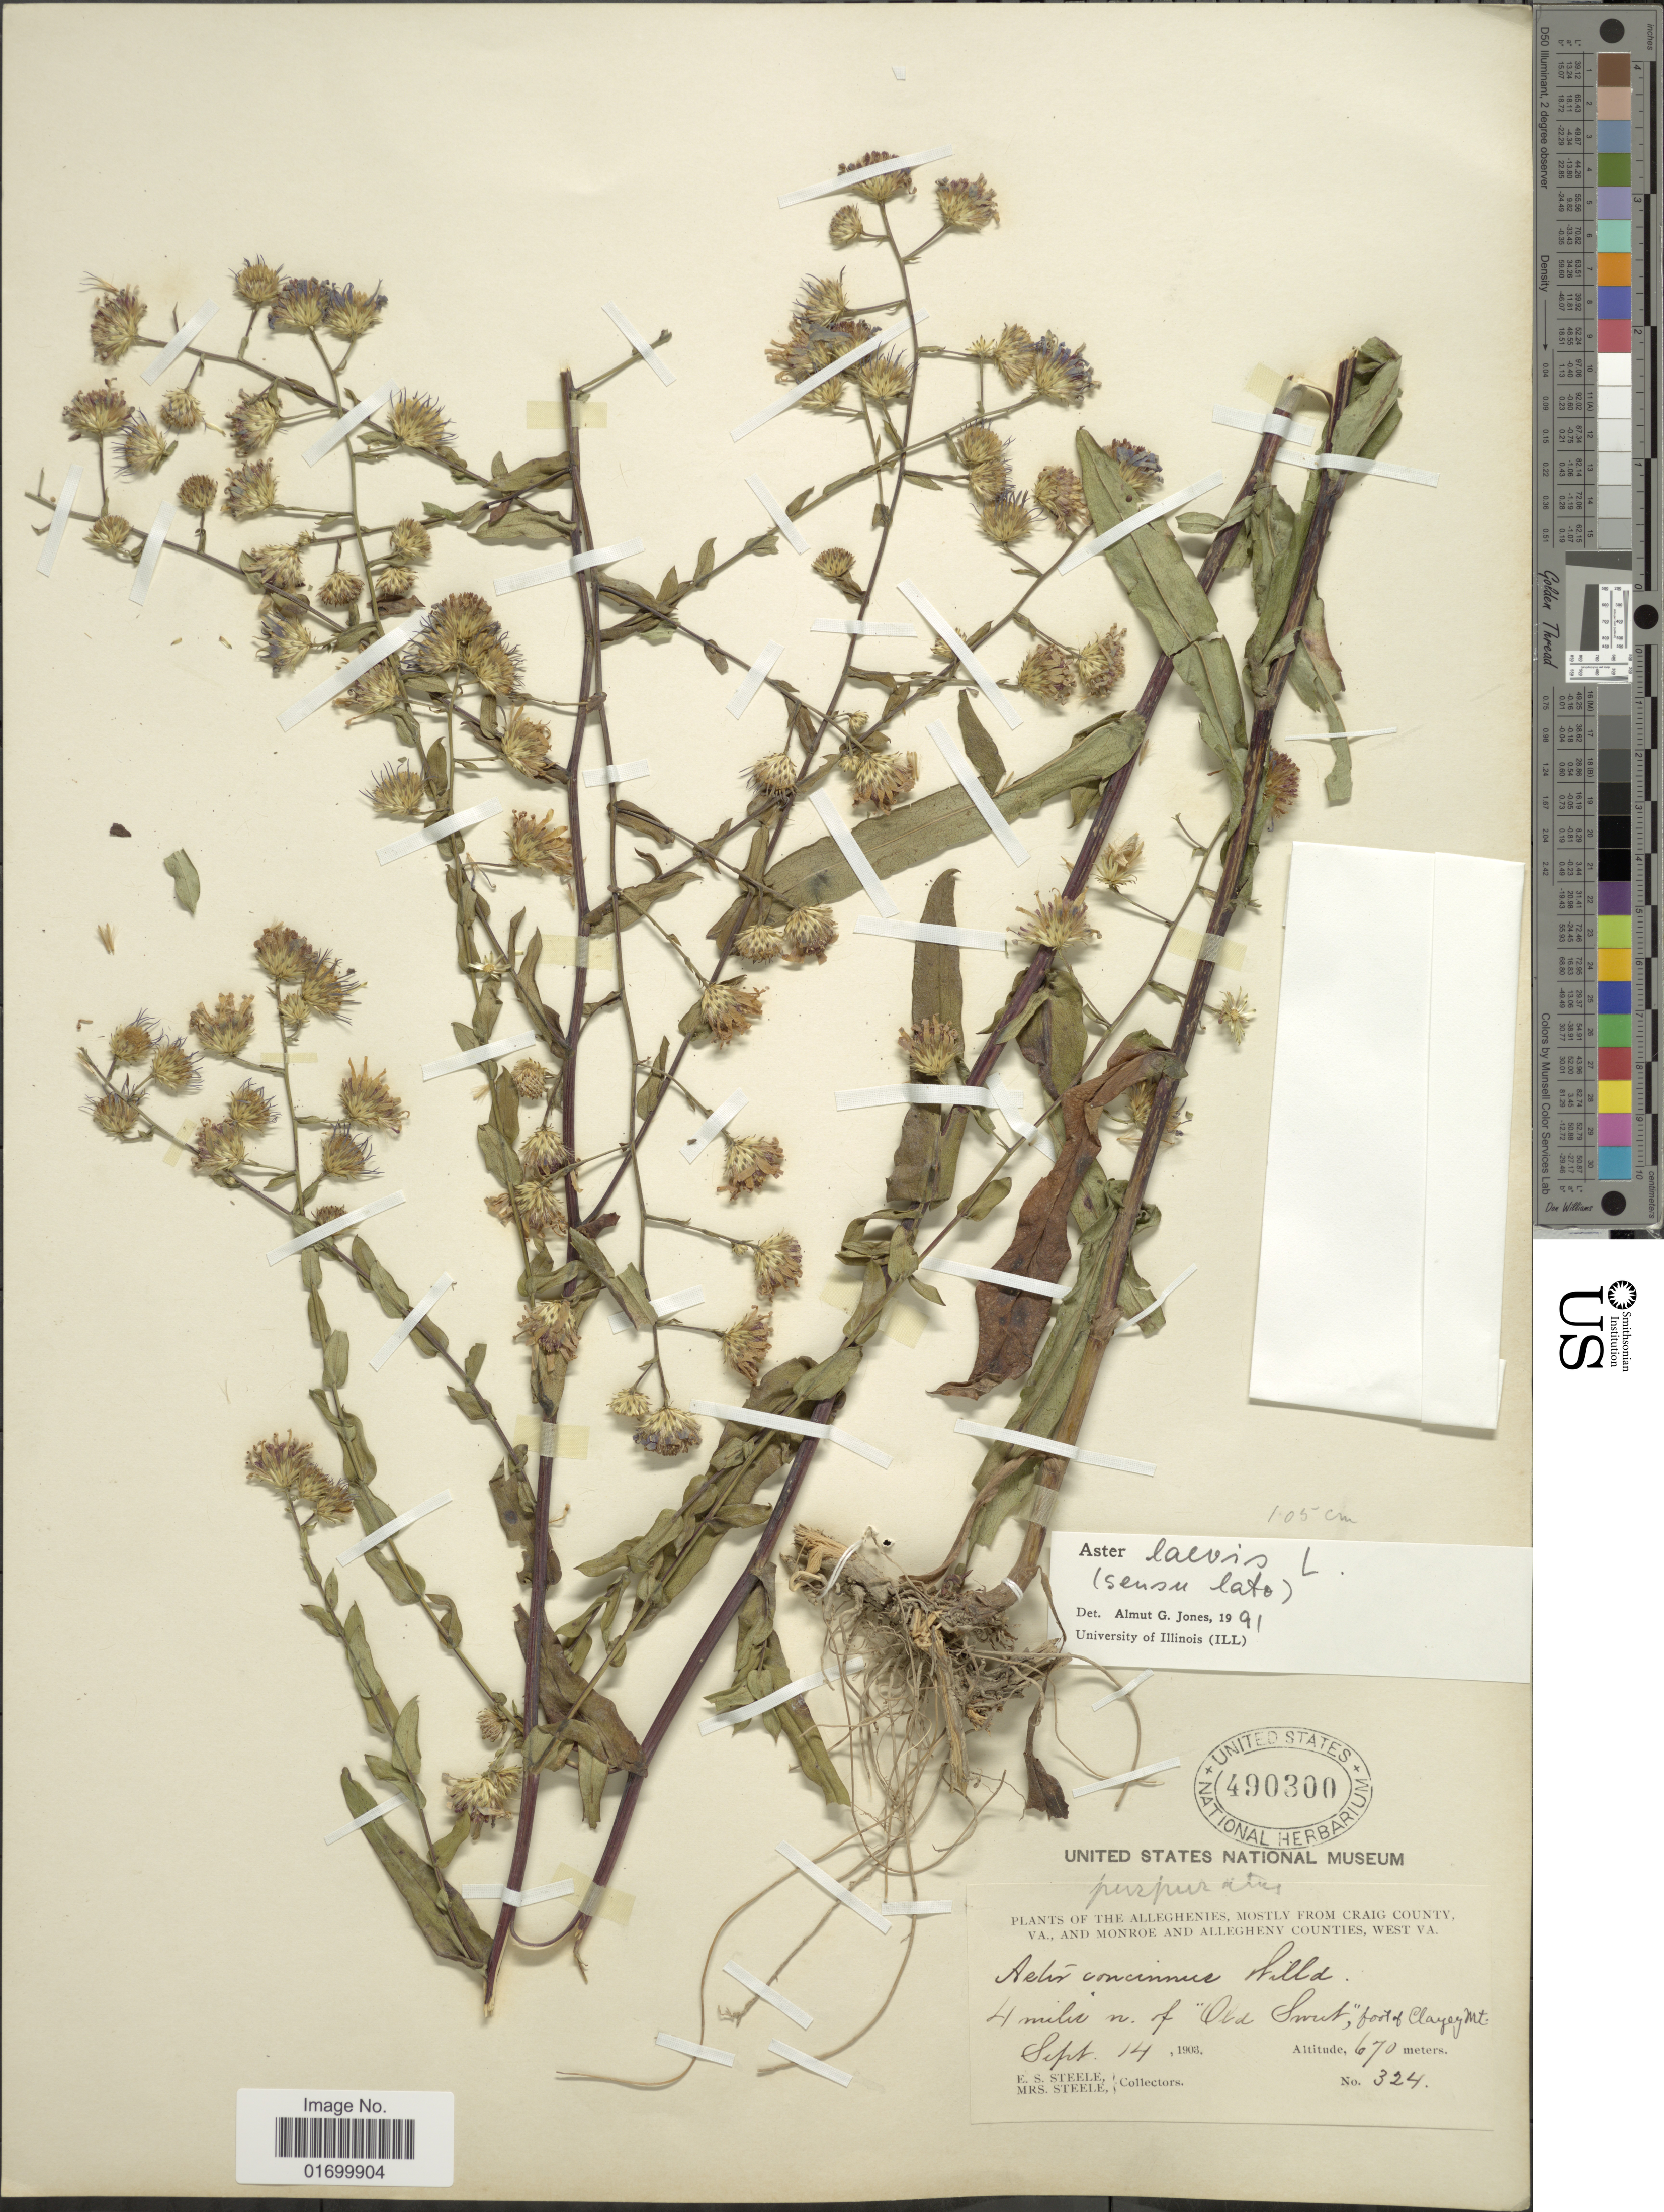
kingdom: Plantae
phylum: Tracheophyta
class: Magnoliopsida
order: Asterales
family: Asteraceae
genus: Symphyotrichum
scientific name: Symphyotrichum laeve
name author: (L.) Á. Löve & D. Löve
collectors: E. Steele & Mrs. E. S. Steele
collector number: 324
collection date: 1903-09-14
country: United States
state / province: Virginia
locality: The Alleghenies, mostly from Craig County, VA., and Monroe and Allegheny Counties, West VA. 4 miles n. of 'Old Sweet', foot of Clayey Mt.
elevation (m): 670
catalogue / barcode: US 490300